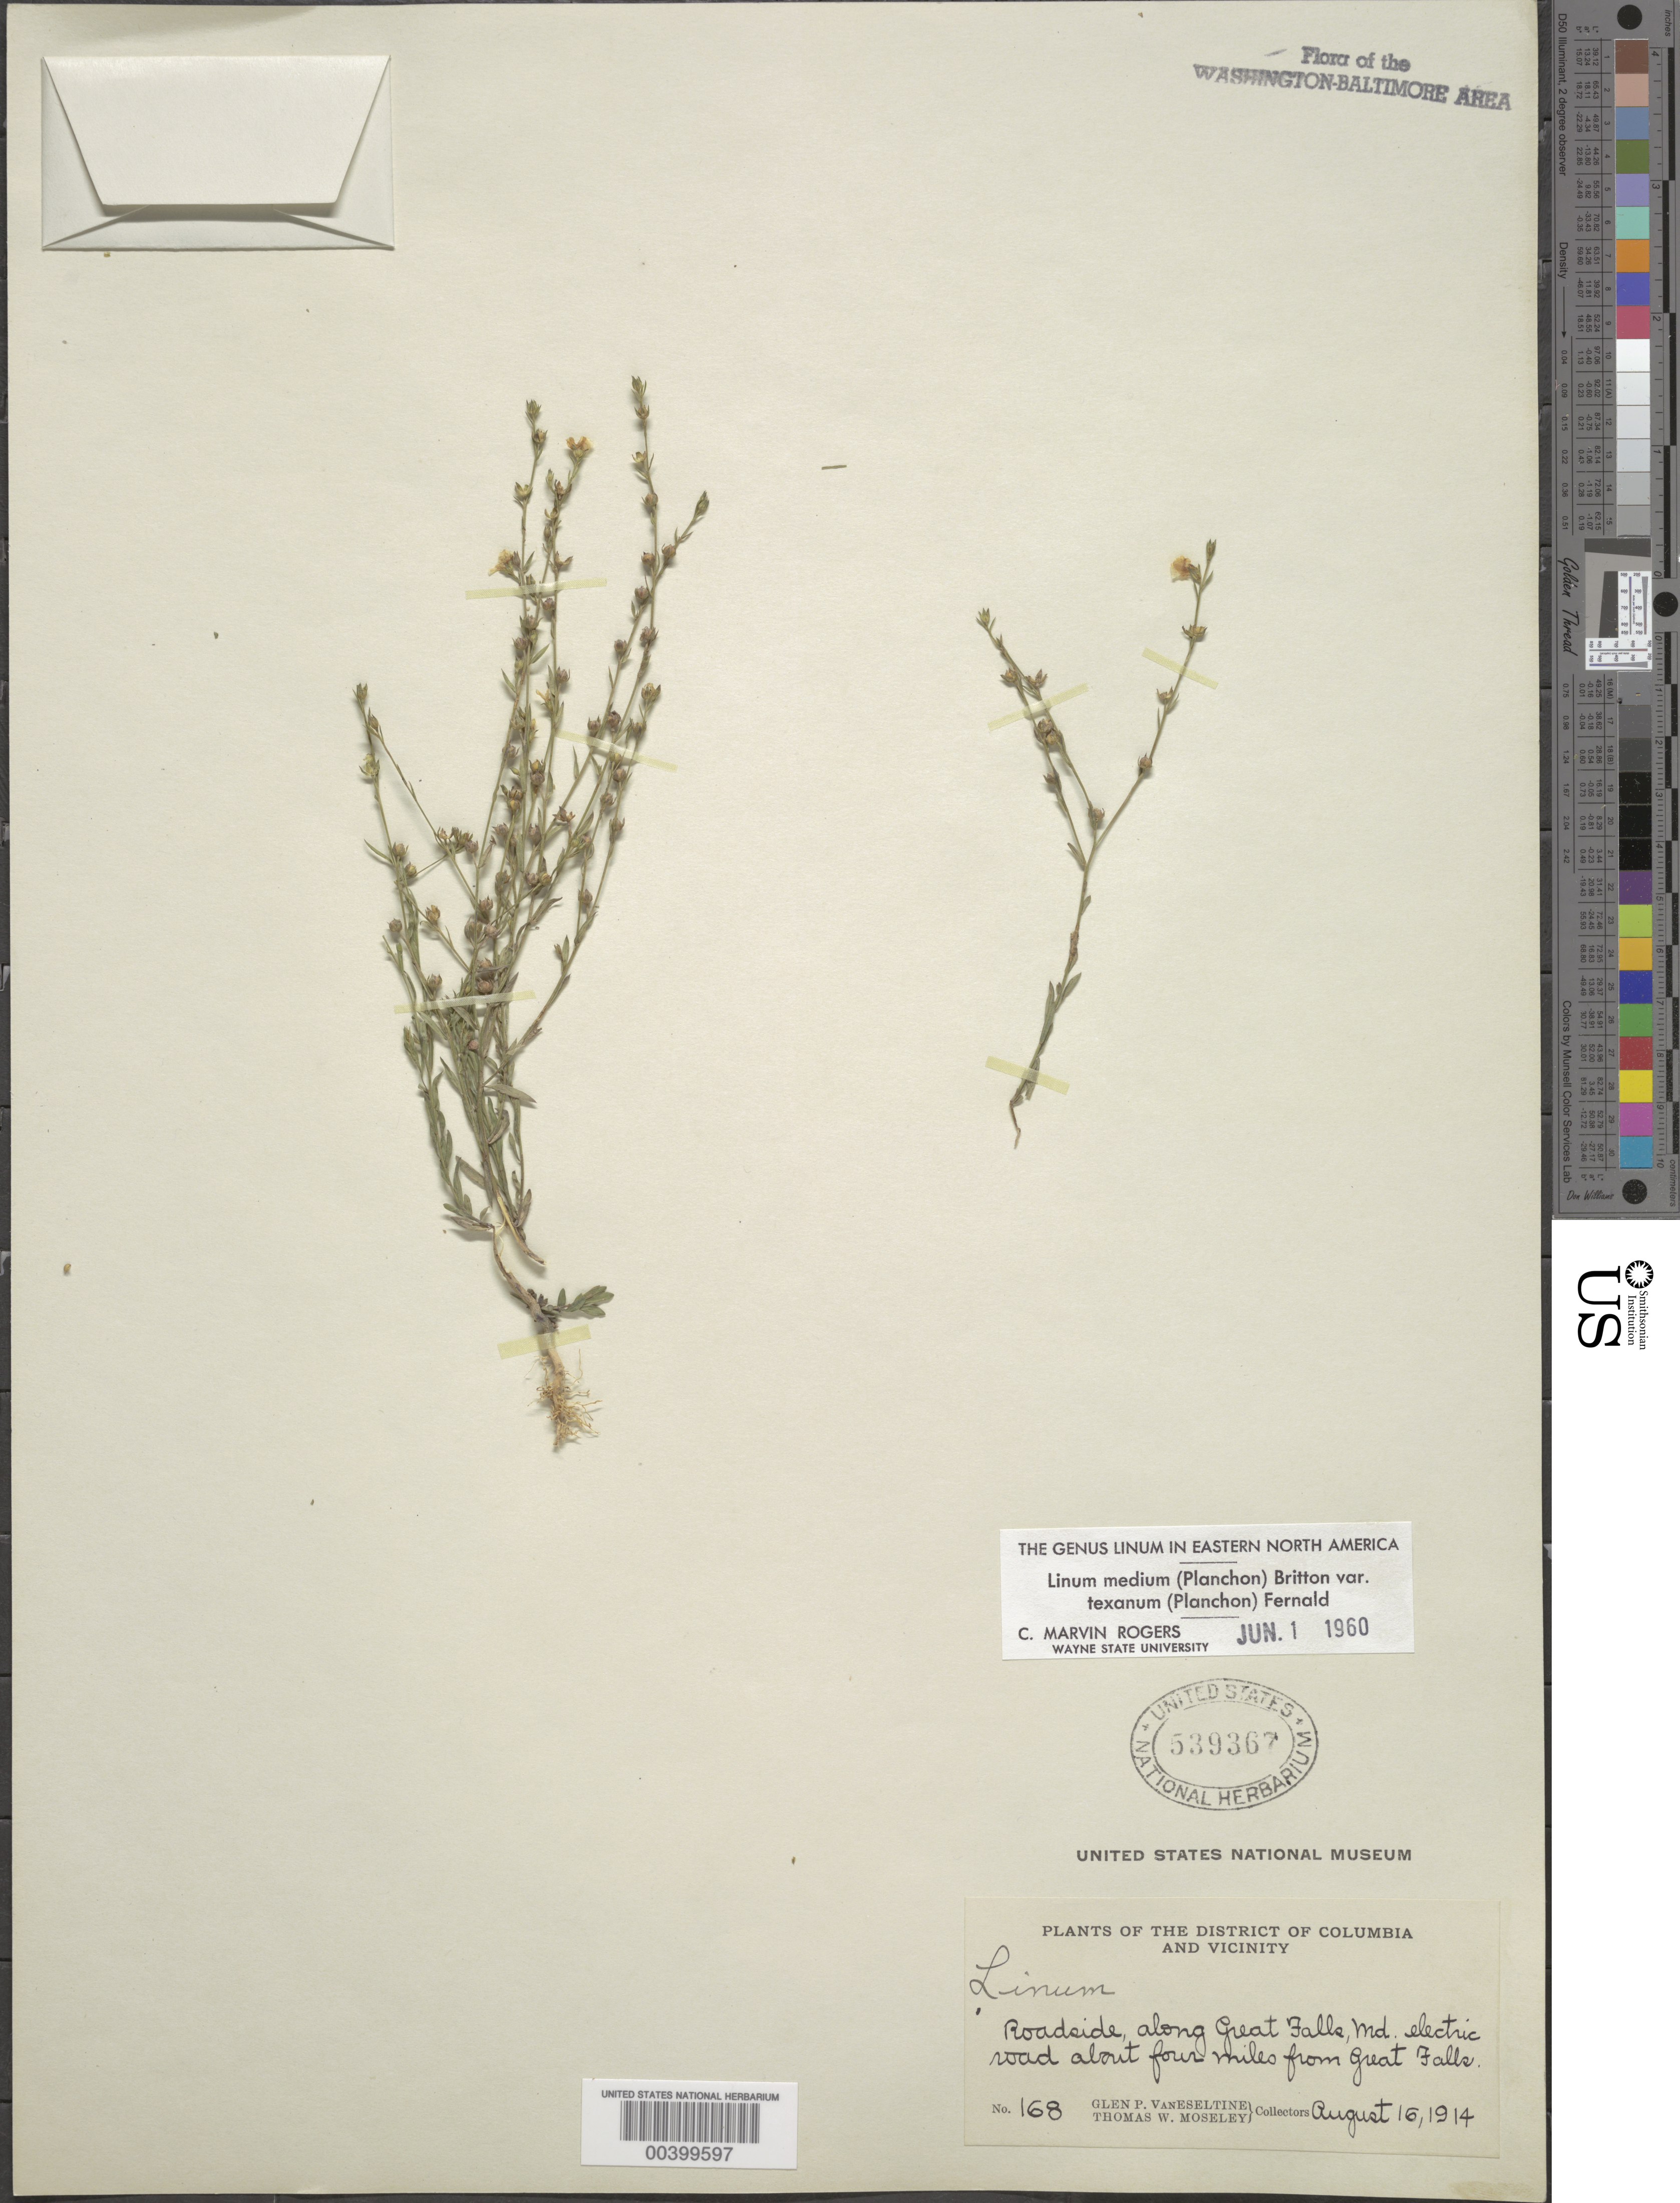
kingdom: Plantae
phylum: Tracheophyta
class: Magnoliopsida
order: Malpighiales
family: Linaceae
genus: Linum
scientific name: Linum medium var. texanum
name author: (Planch.) Fernald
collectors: G. P. Van Eseltine & T. Moseley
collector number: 168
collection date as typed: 16 Aug 1914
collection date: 1914-08-16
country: United States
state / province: Maryland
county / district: Montgomery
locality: Great Falls, Electric Road C. & O. Canal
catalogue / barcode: US 539367